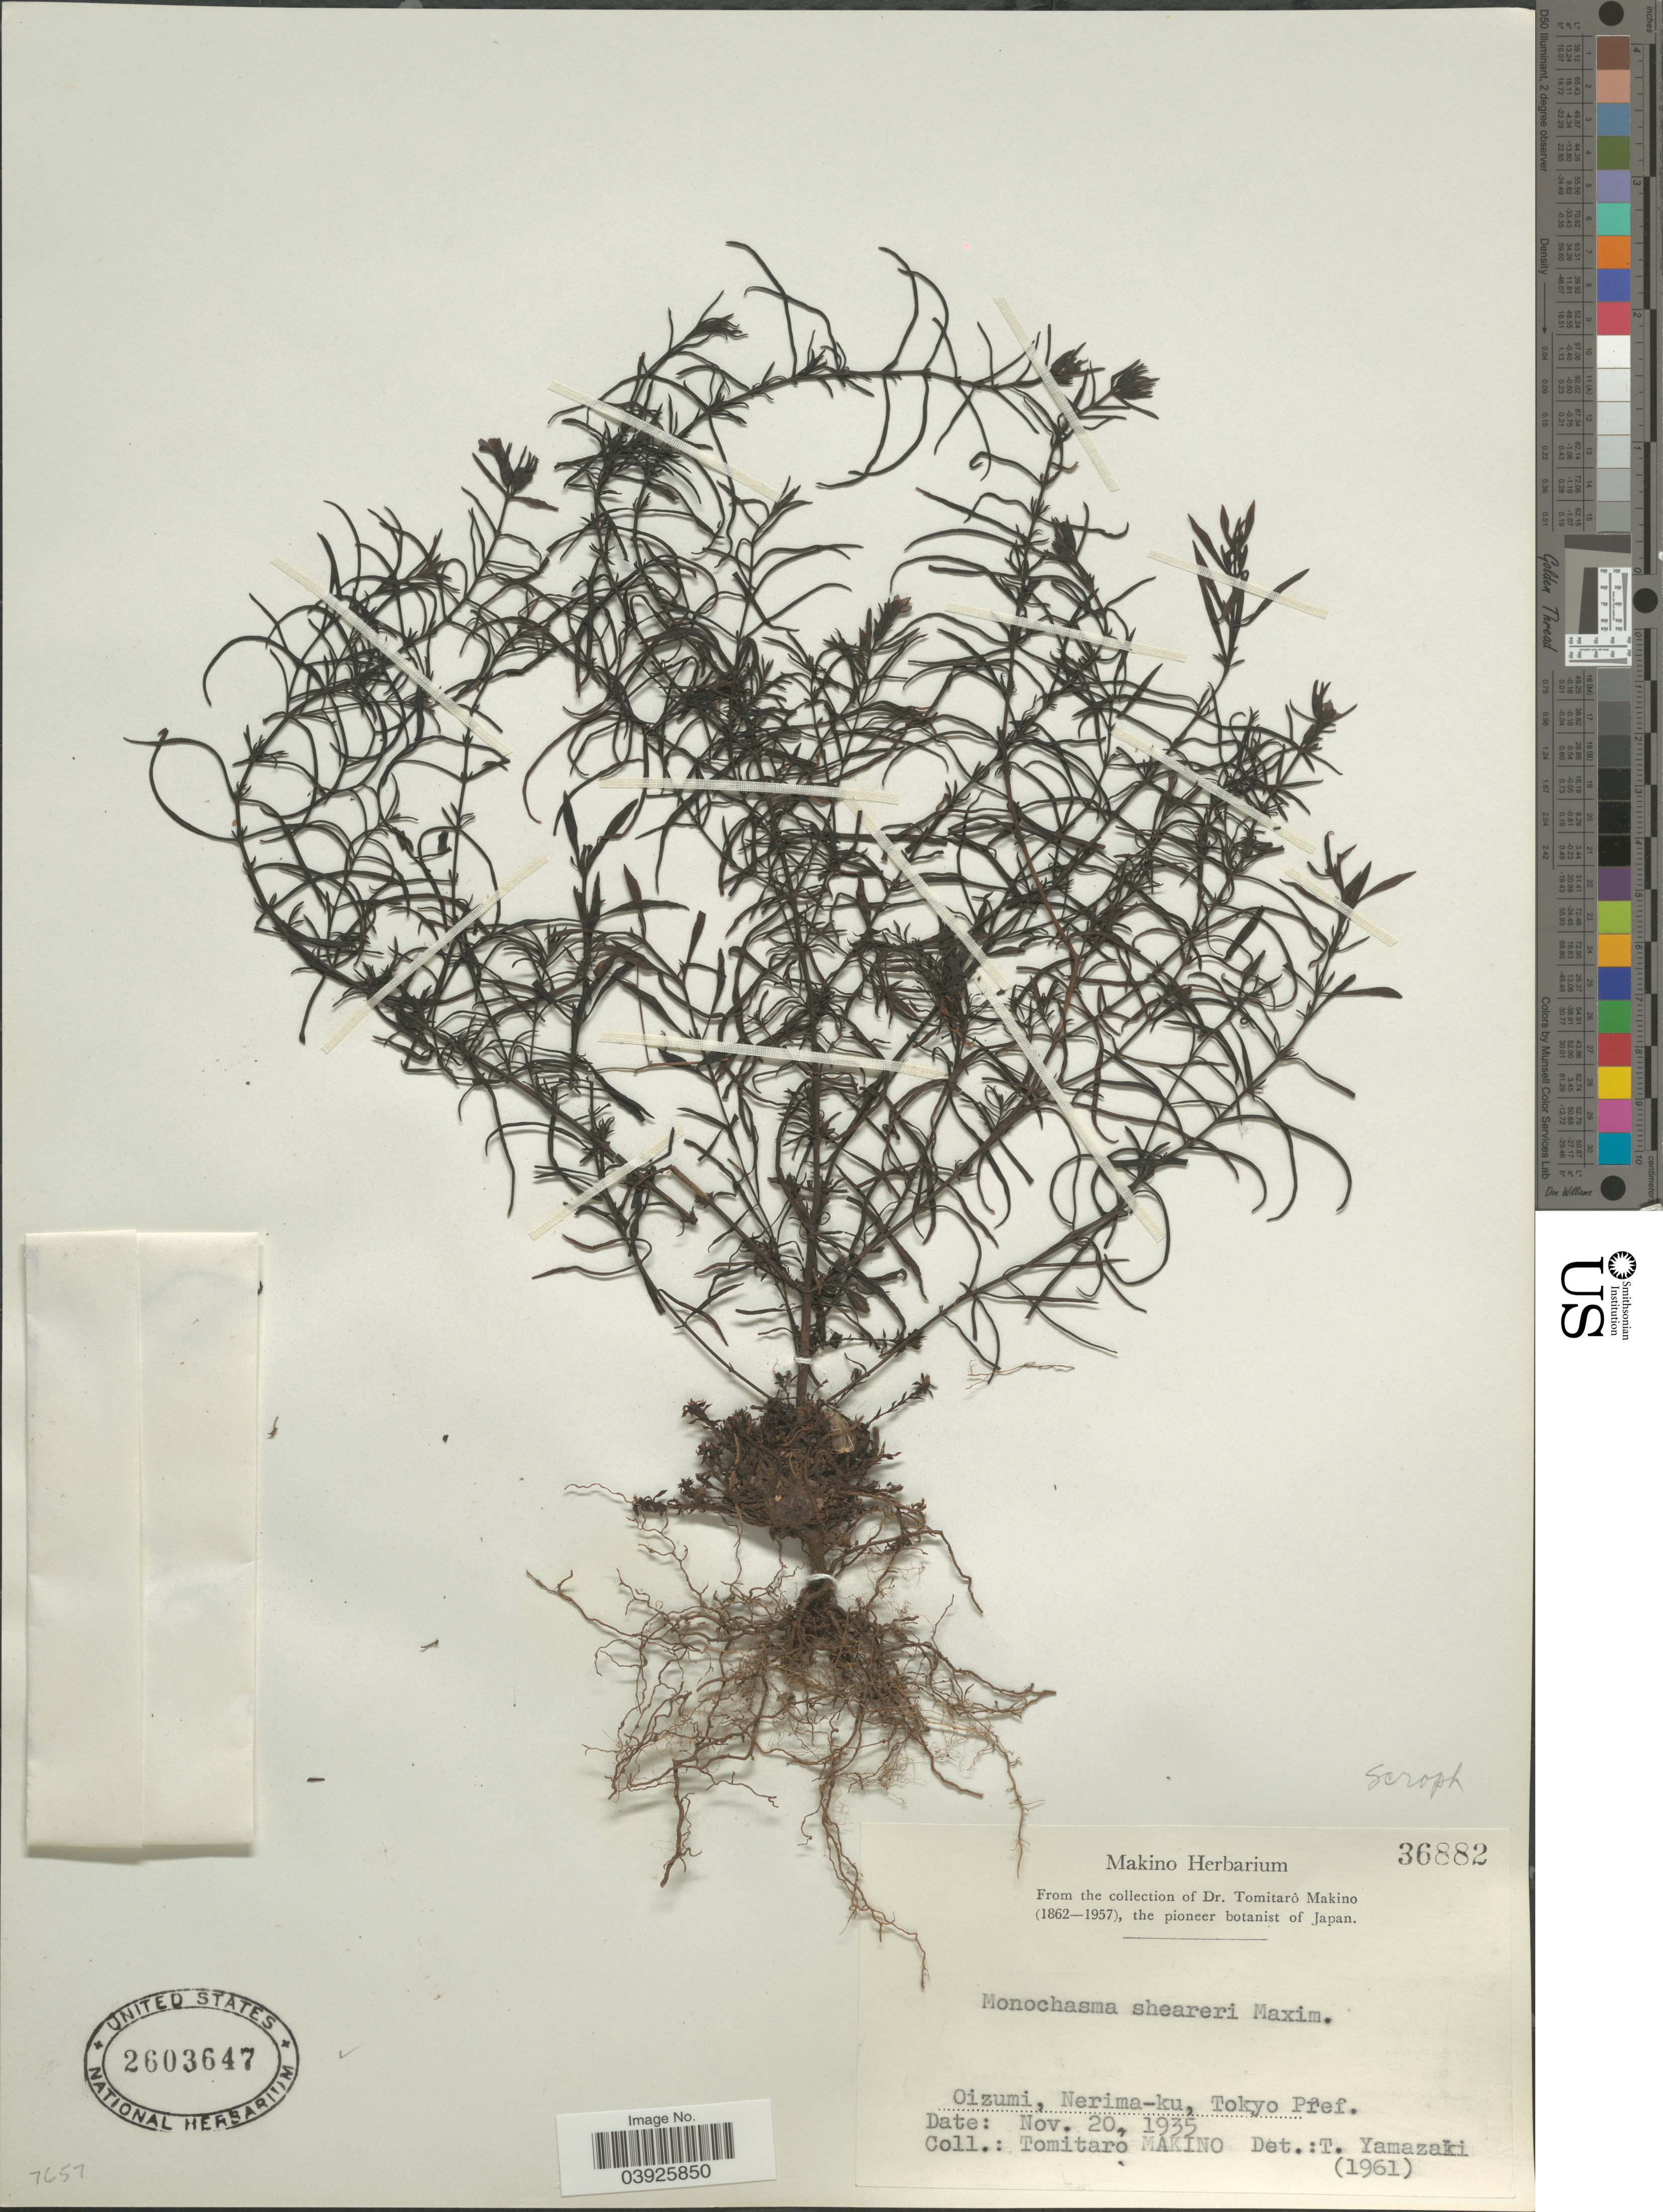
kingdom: Plantae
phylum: Tracheophyta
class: Magnoliopsida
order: Lamiales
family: Orobanchaceae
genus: Monochasma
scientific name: Monochasma sheareri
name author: (S. Moore) Maxim. ex Franch. & Sav.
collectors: T. Makino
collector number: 36882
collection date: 1935-11-20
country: Japan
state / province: Tokyo, Federal City of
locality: Oizumi, Nerima-ku, Tokyo Pref.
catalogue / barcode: US 2603647